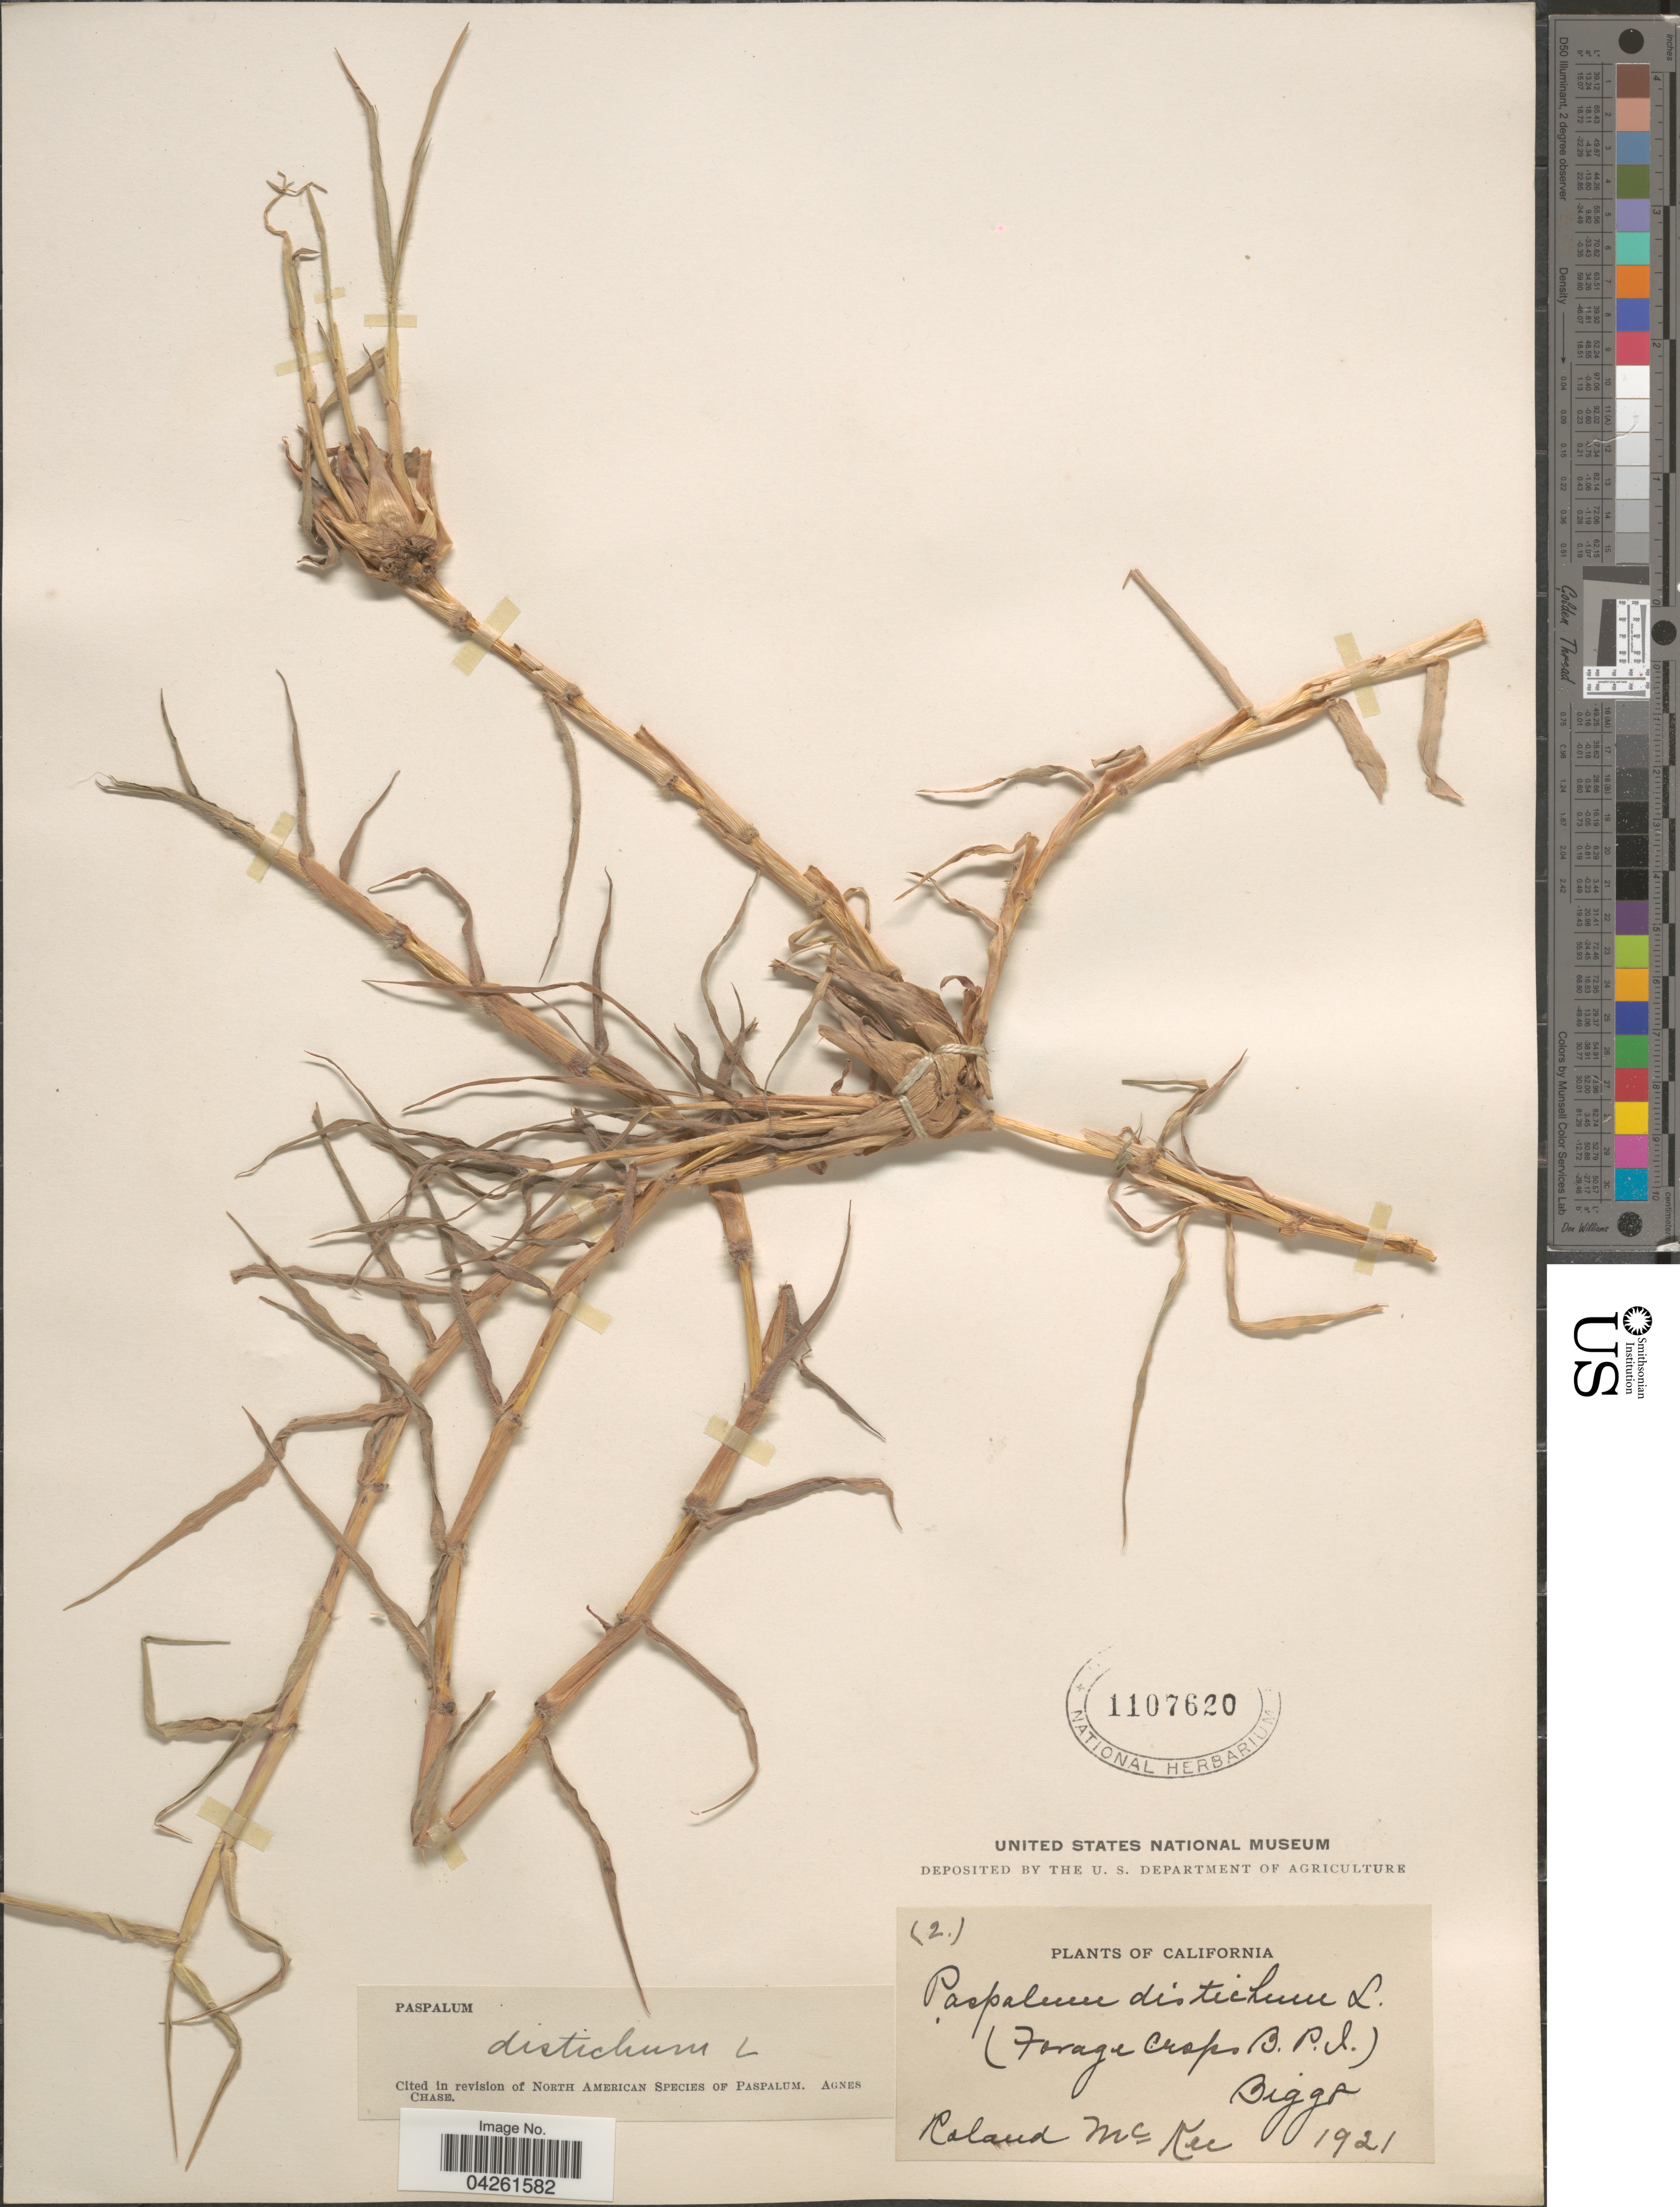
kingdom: Plantae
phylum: Tracheophyta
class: Liliopsida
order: Poales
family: Poaceae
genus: Paspalum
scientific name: Paspalum distichum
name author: L.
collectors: R. Mckee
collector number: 2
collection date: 1921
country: United States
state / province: California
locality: Biggs.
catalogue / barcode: US 1107620